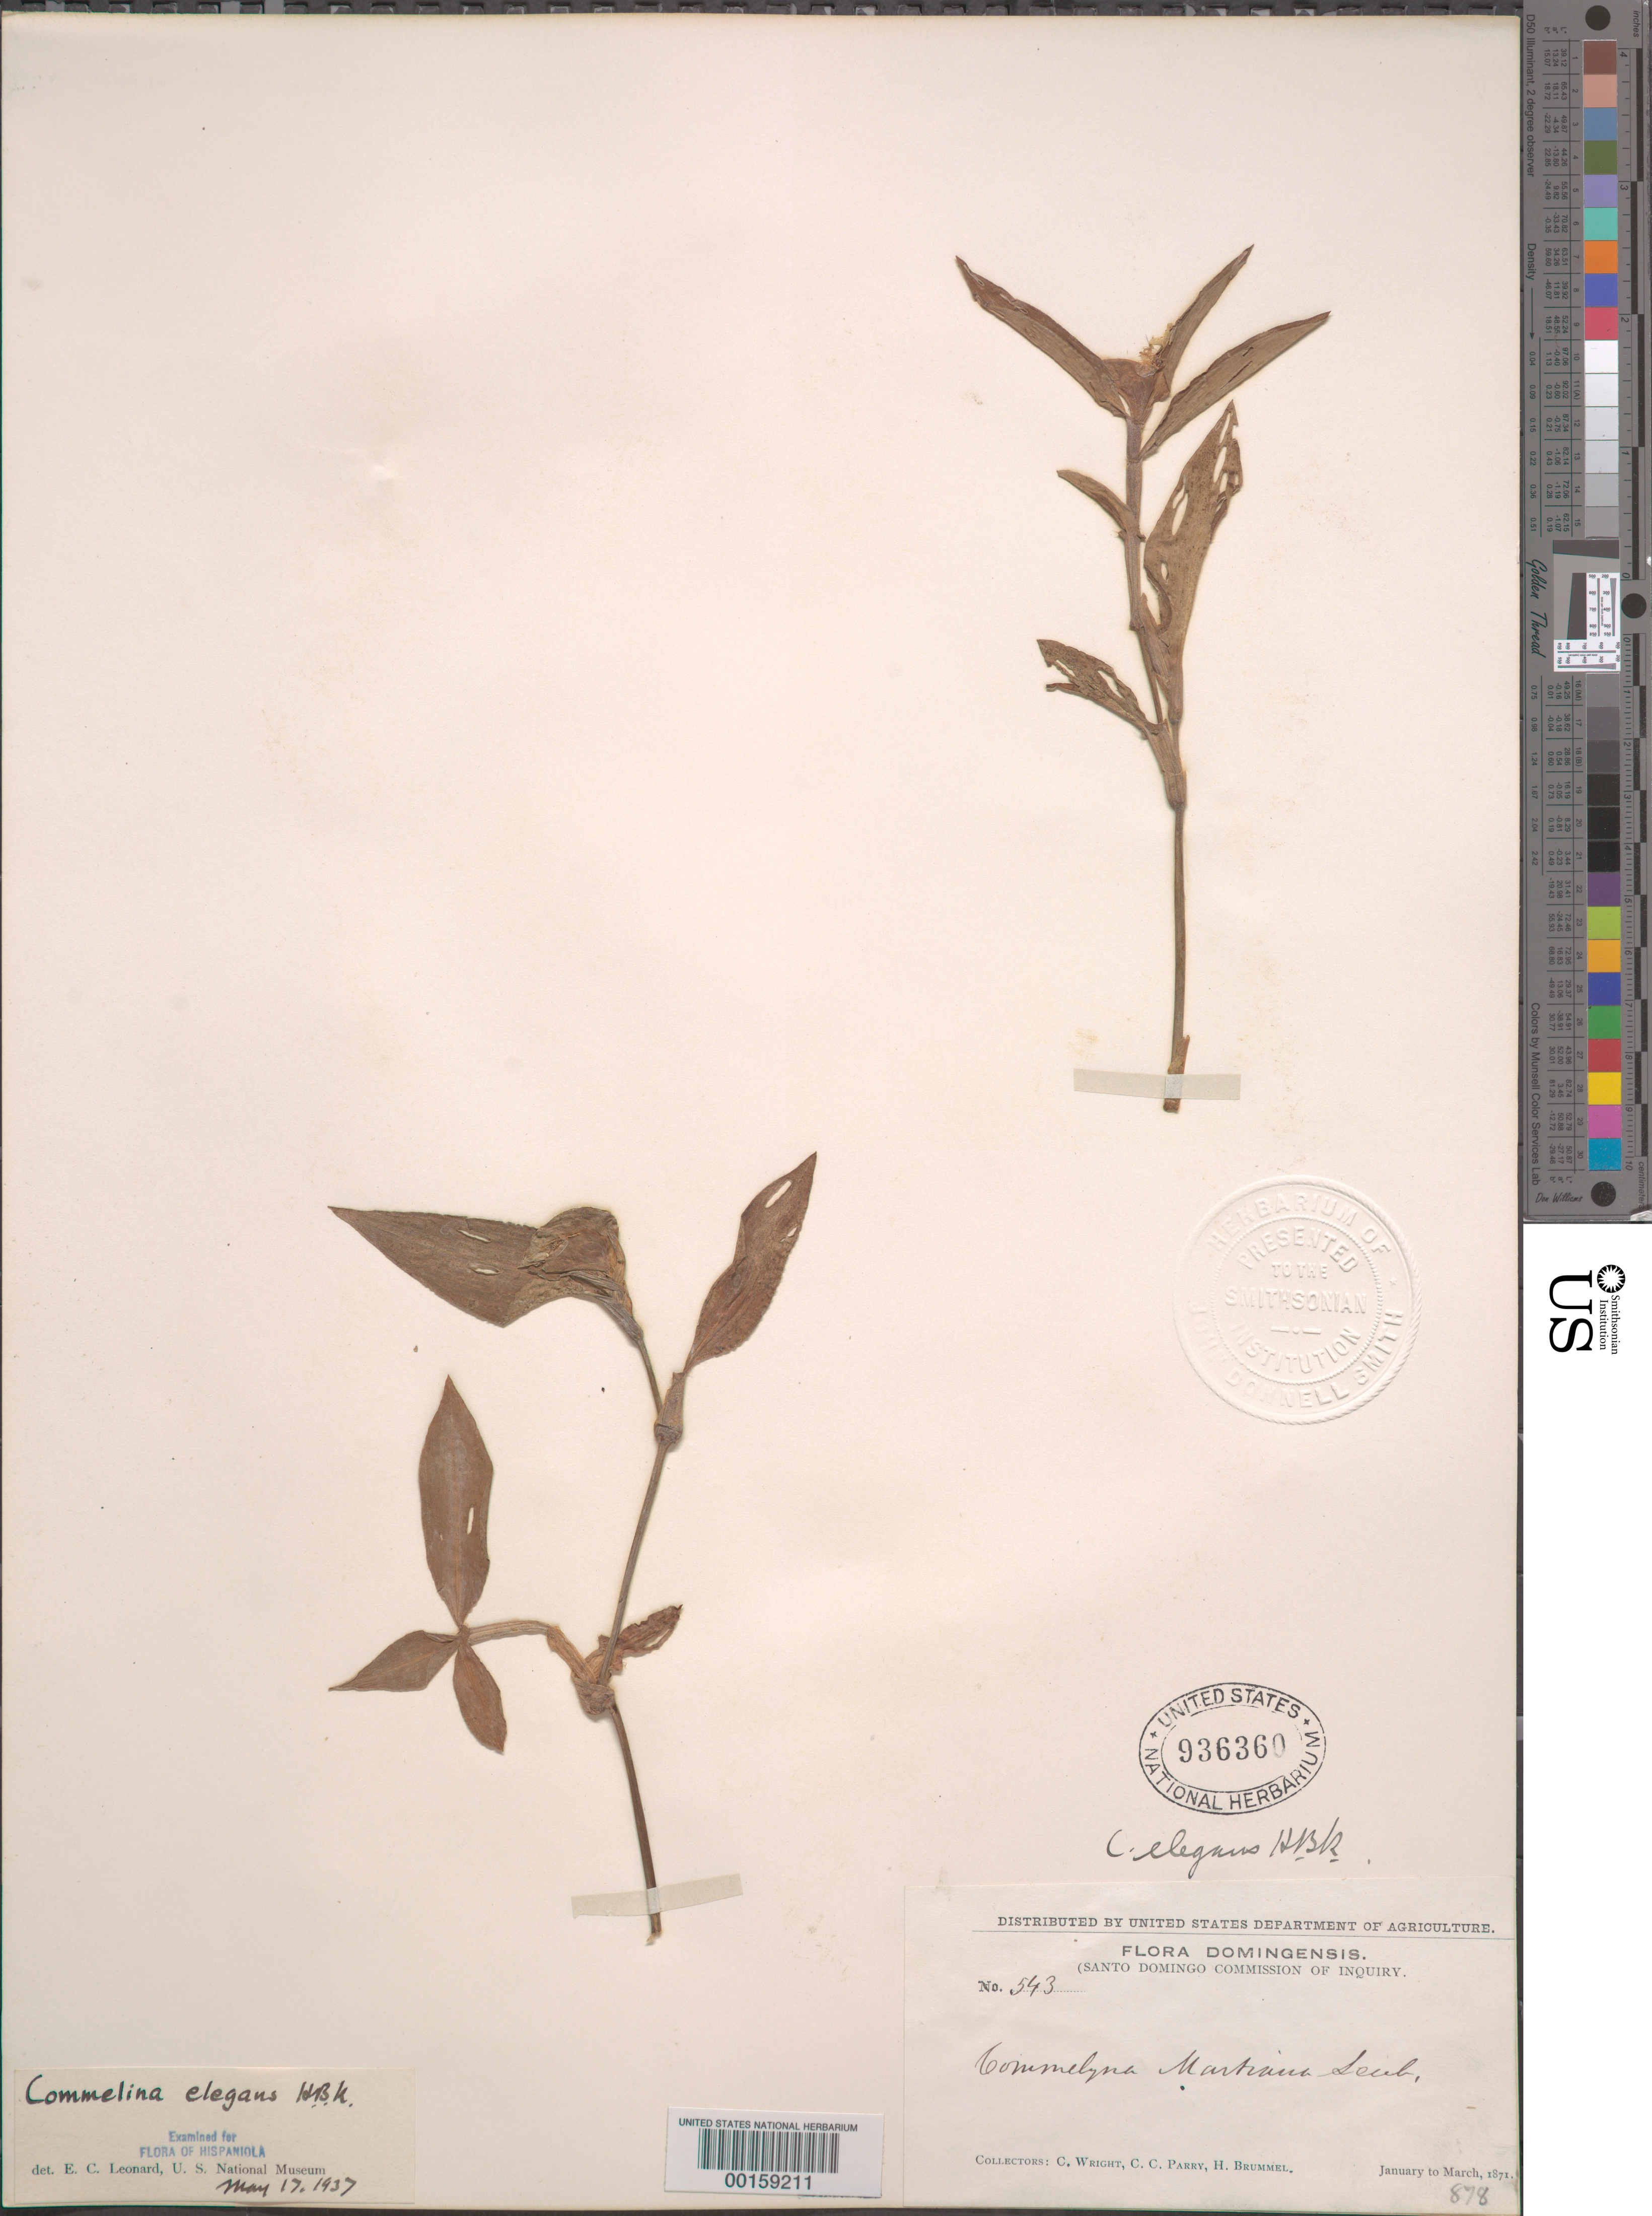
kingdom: Plantae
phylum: Tracheophyta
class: Liliopsida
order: Commelinales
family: Commelinaceae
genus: Commelina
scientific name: Commelina erecta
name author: L.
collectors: C. Wright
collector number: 543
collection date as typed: Jan 1871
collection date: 1871-01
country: Dominican Republic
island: Hispaniola Island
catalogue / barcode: US 936360